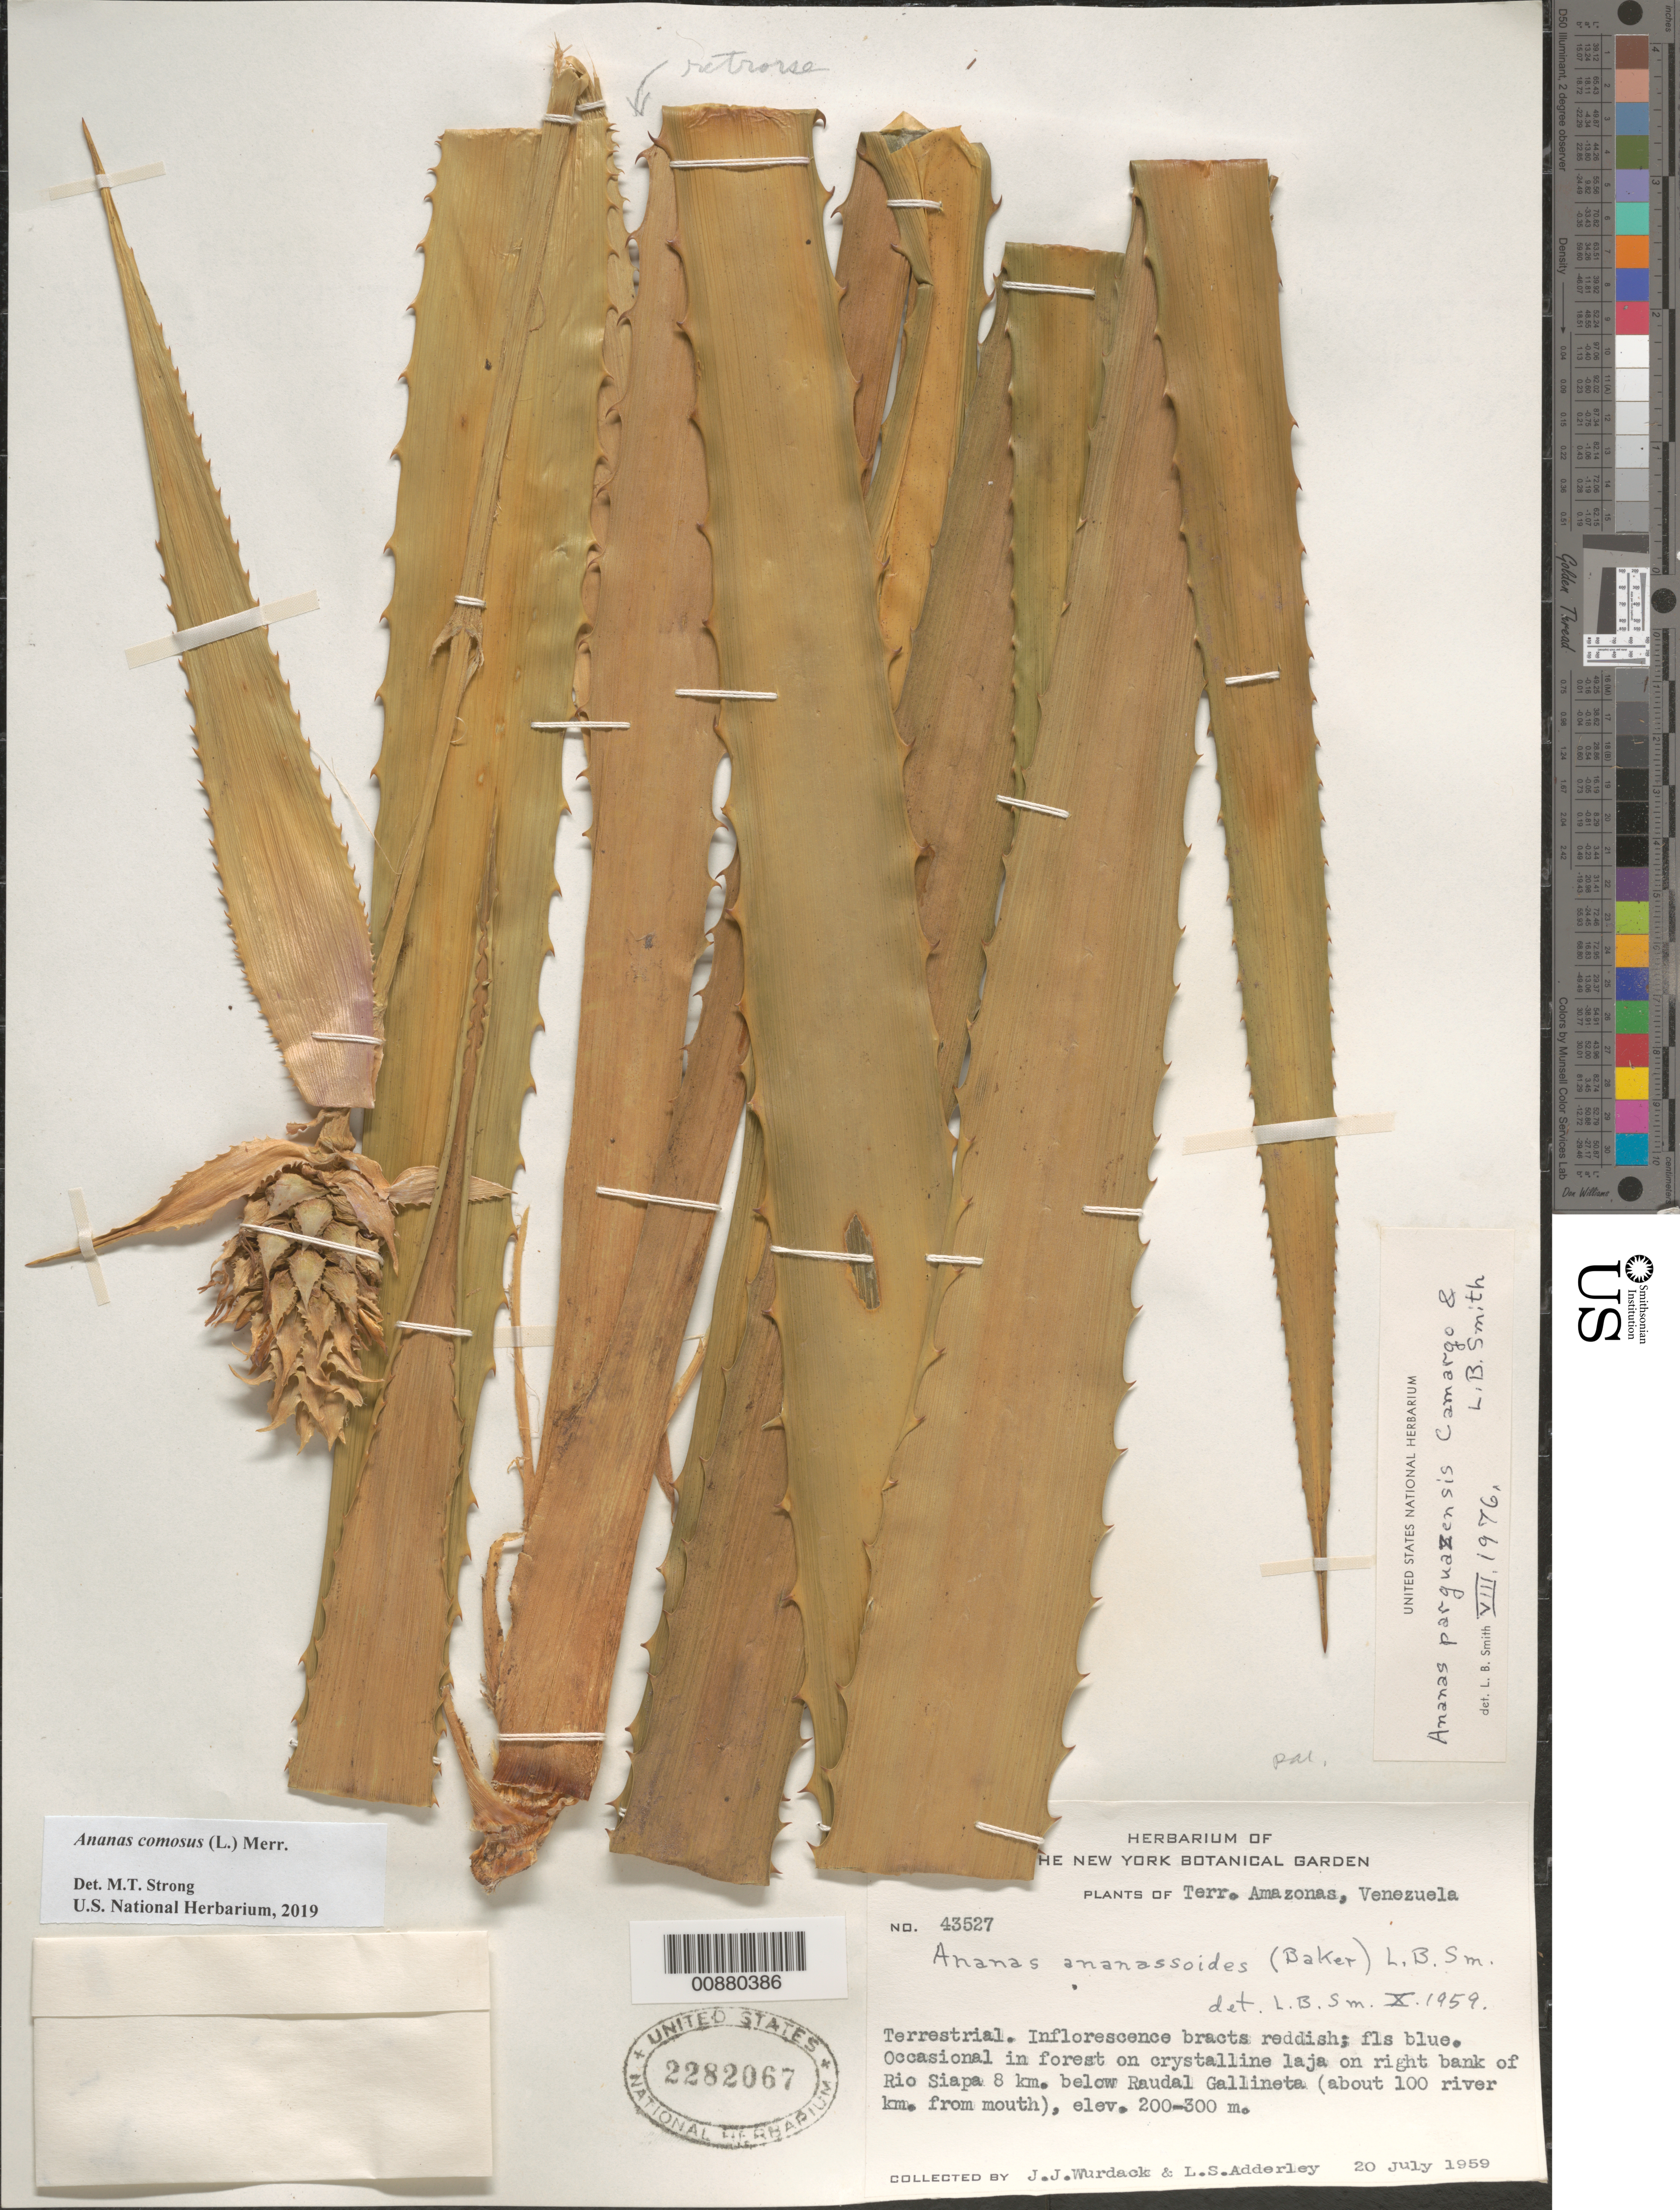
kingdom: Plantae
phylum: Tracheophyta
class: Liliopsida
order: Poales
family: Bromeliaceae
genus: Ananas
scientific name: Ananas comosus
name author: (L.) Merr.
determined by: Strong, Mark T., (BOT), Smithsonian Institution - National Museum of Natural History (UNITED STATES)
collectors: J. J. Wurdack & L. S. Adderley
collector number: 43527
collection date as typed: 20-Jul-59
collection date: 1959-07-20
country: Venezuela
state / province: Amazonas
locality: Rio Siapa, right bank, 8 km below Raudal Gallineta (about 100 river km from mouth)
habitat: Forest on crystalline laja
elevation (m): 200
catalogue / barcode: US 2282067